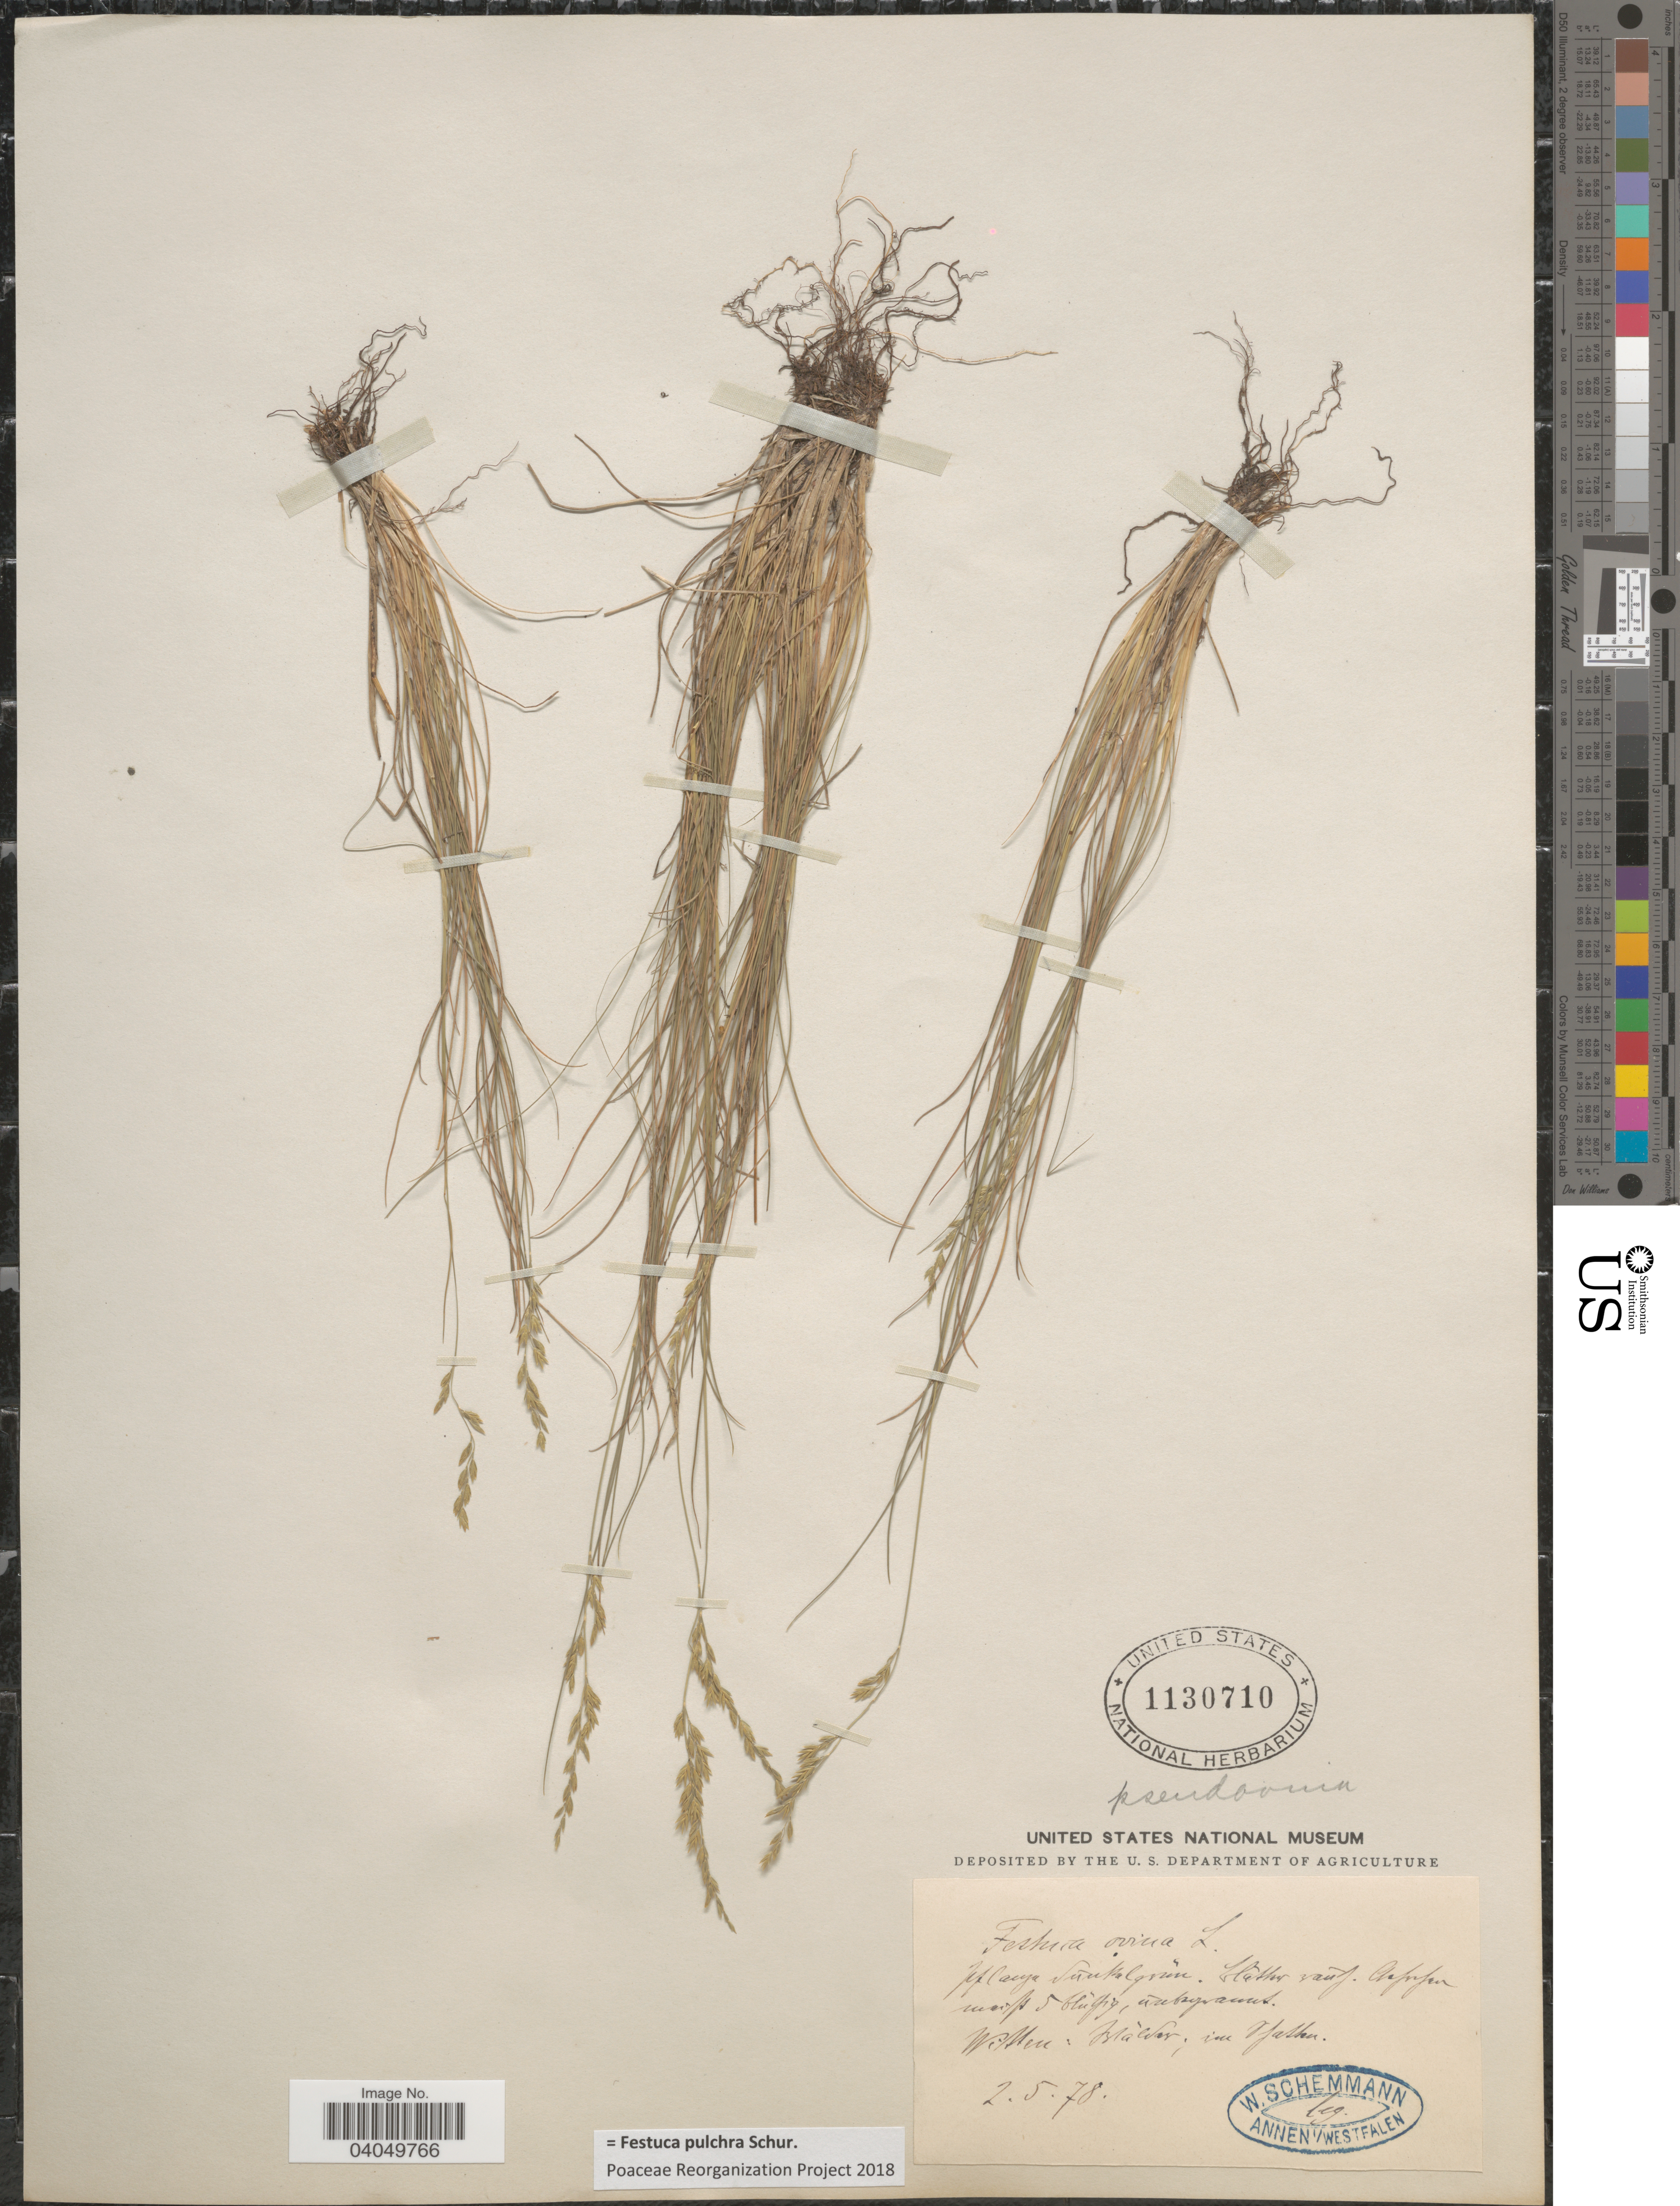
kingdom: Plantae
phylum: Tracheophyta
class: Liliopsida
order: Poales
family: Poaceae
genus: Festuca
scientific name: Festuca pulchra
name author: Schur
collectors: W. Schemmann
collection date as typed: Transcribed d/m/y: 2/5/78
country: Germany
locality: Witten: Baldar, im Tjashen. [interpreted]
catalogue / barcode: US 1130710